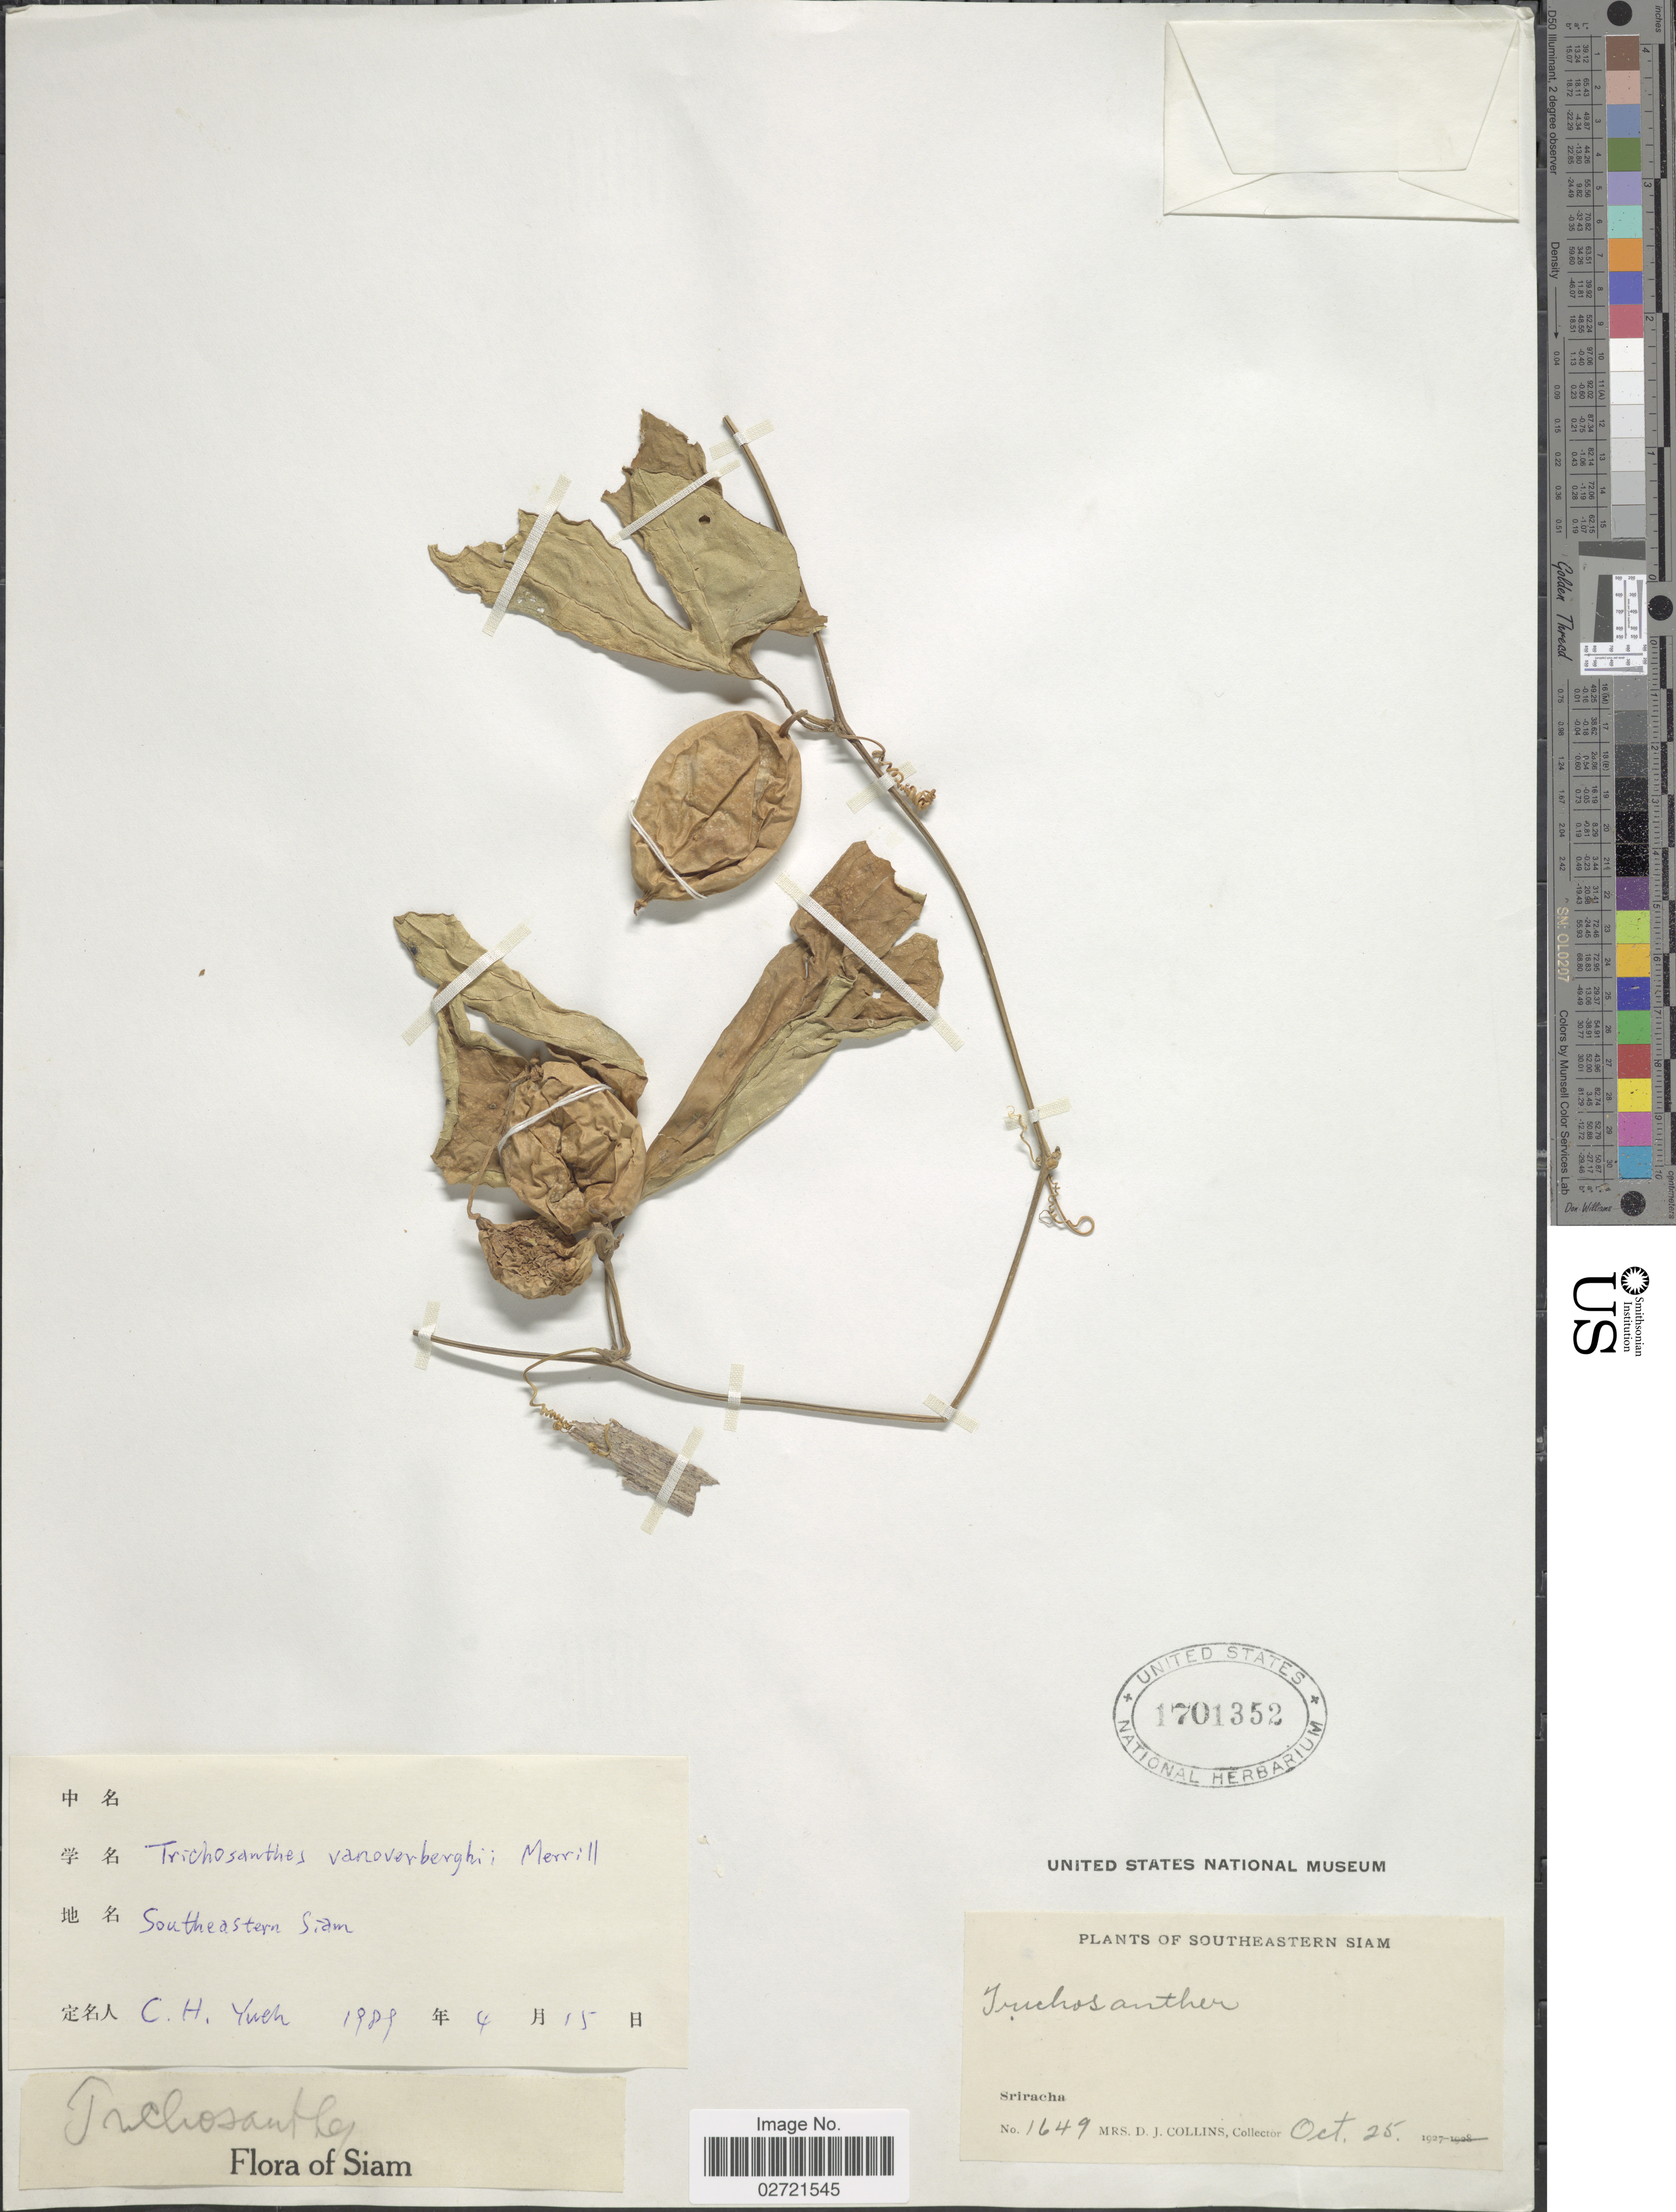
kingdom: Plantae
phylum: Tracheophyta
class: Magnoliopsida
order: Cucurbitales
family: Cucurbitaceae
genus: Trichosanthes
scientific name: Trichosanthes vanoverberghii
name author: Merr.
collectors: Mrs. D. J. Collins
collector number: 1649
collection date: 1927-10-25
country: Thailand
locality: Southeastern Siam, Sriracha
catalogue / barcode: US 1701352